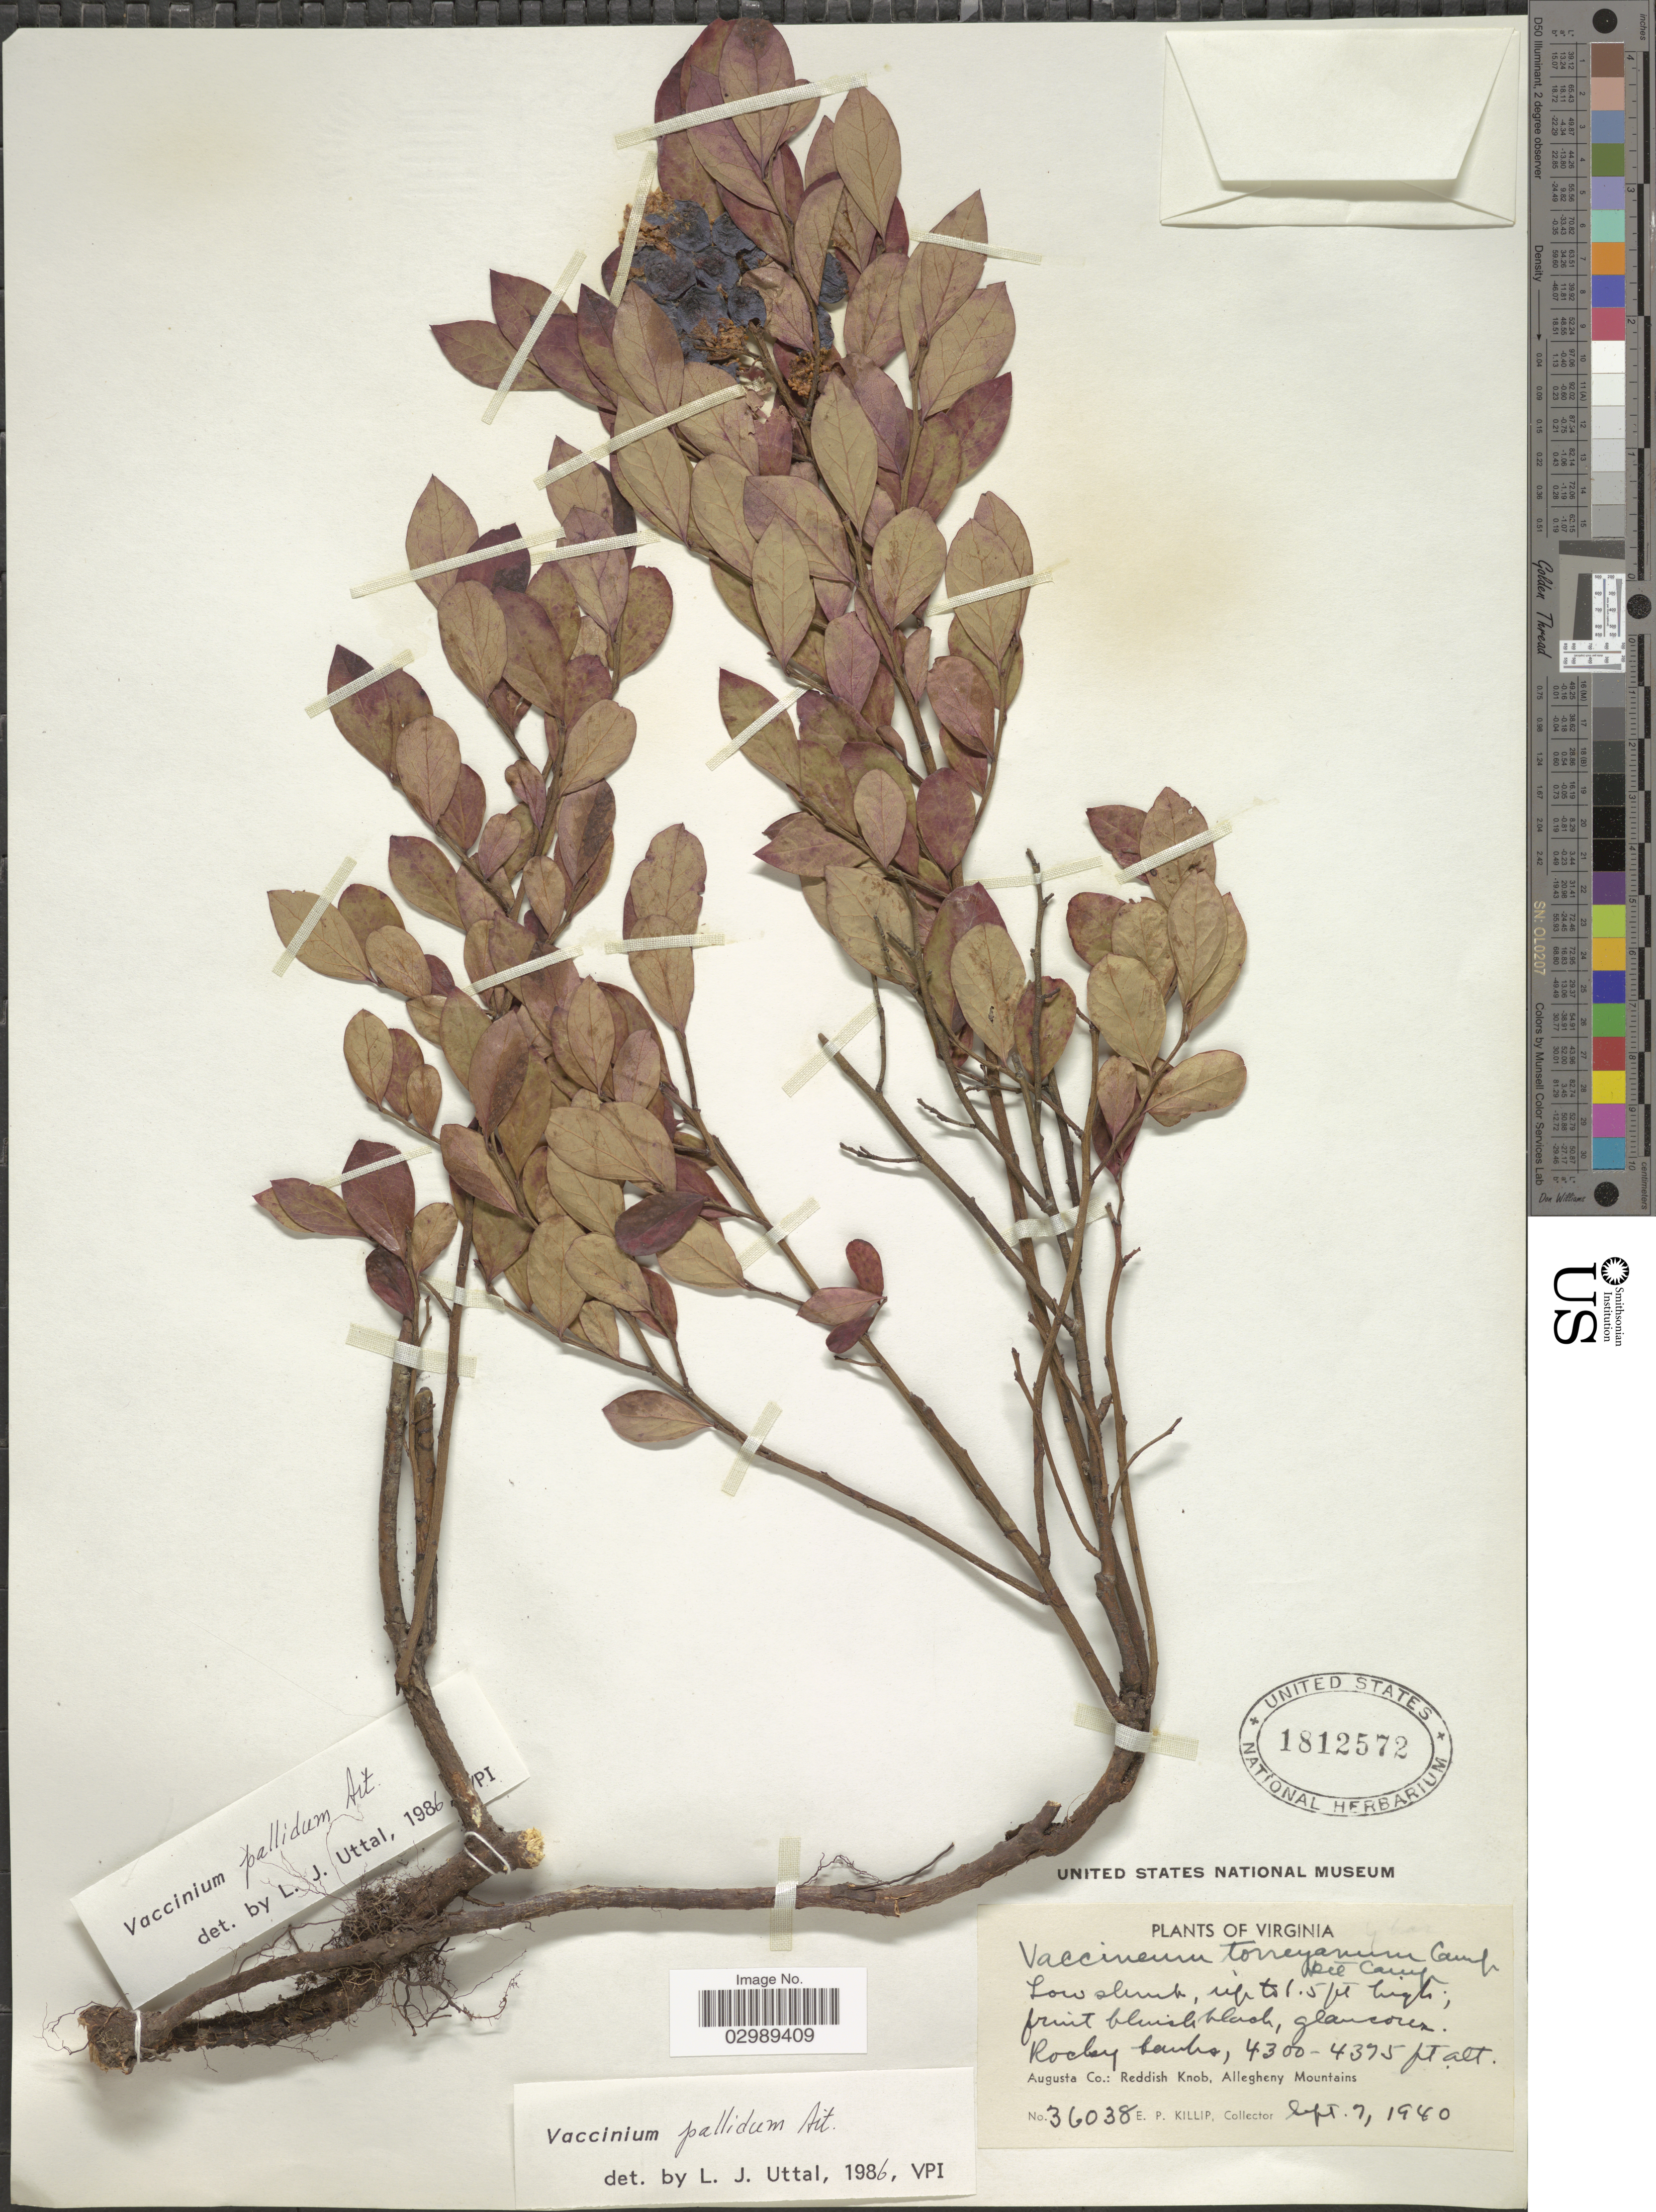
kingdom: Plantae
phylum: Tracheophyta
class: Magnoliopsida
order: Ericales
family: Ericaceae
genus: Vaccinium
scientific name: Vaccinium pallidum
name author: Aiton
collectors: E. P. Killip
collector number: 36038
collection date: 1940-09-07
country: United States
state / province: Virginia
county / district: Augusta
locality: Augusta Co.: Reddish Knob, Allegheny Mountains.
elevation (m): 1311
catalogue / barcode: US 1812572